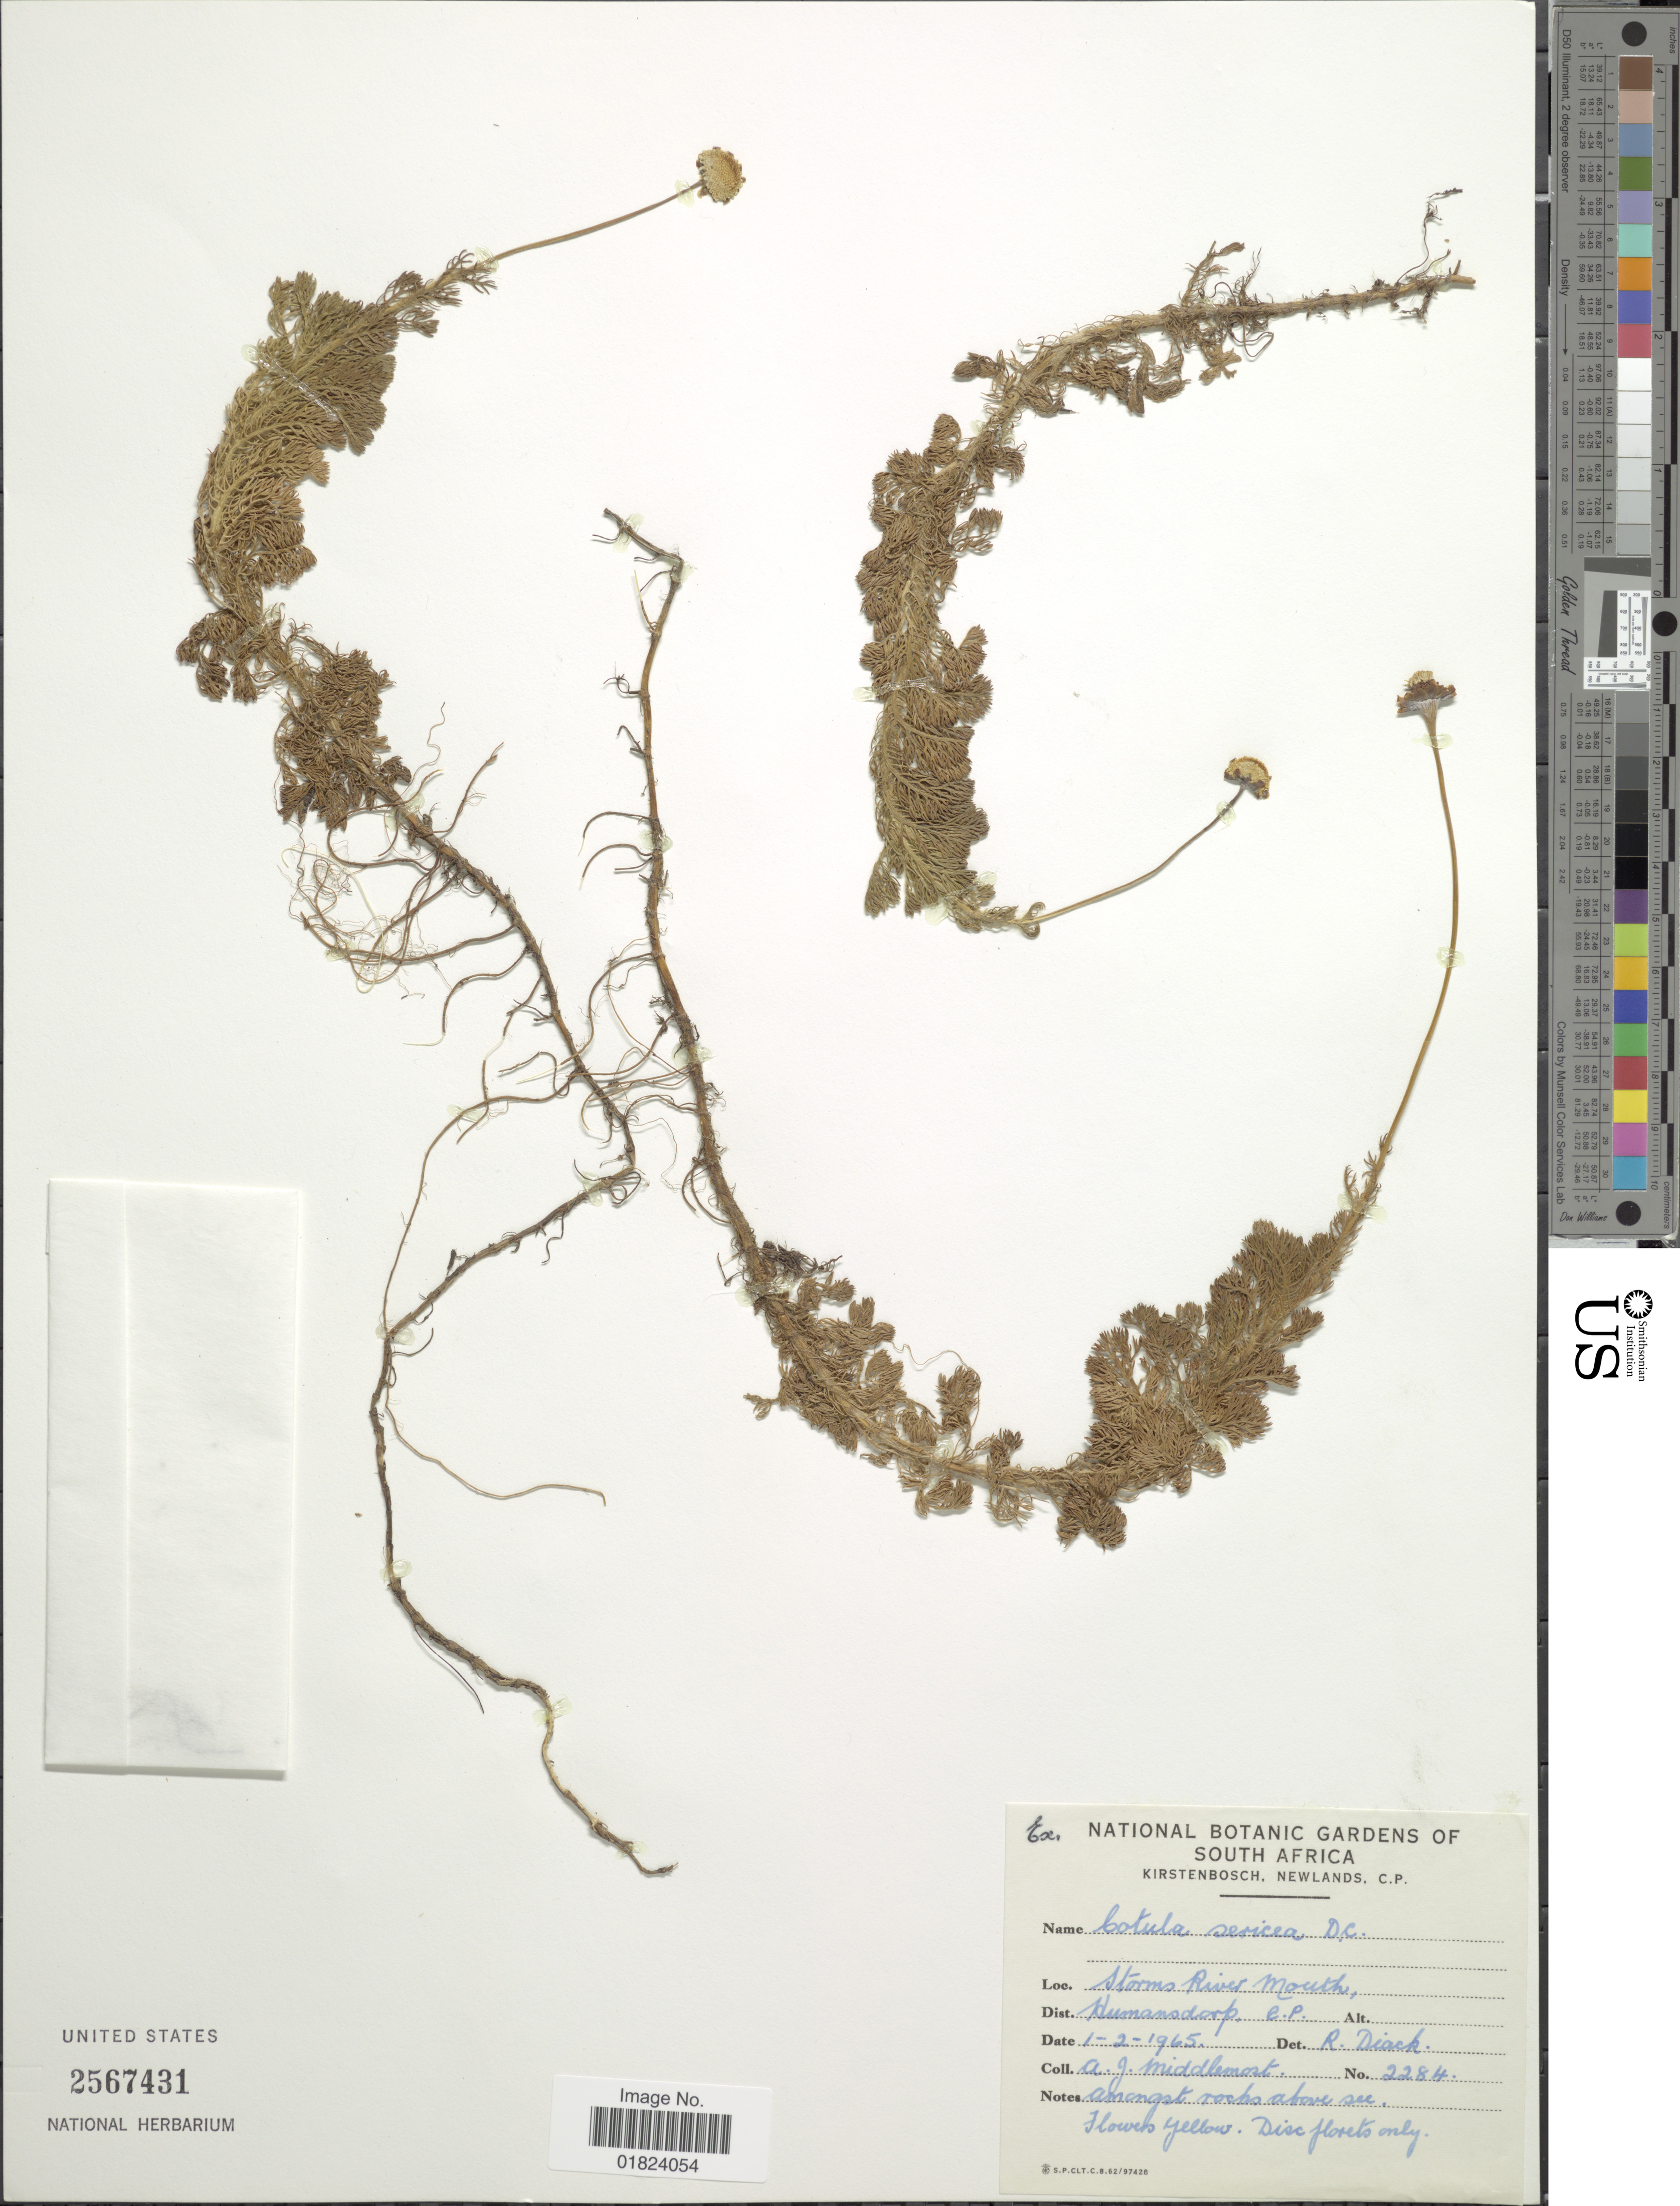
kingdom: Plantae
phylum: Tracheophyta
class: Magnoliopsida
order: Asterales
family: Asteraceae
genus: Cotula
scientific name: Cotula sericea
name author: L. f.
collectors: A. Middlemost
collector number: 2284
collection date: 1965-02-01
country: South Africa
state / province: Eastern Cape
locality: Storms River Mouth, Dist. Humansdorp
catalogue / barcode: US 2567431